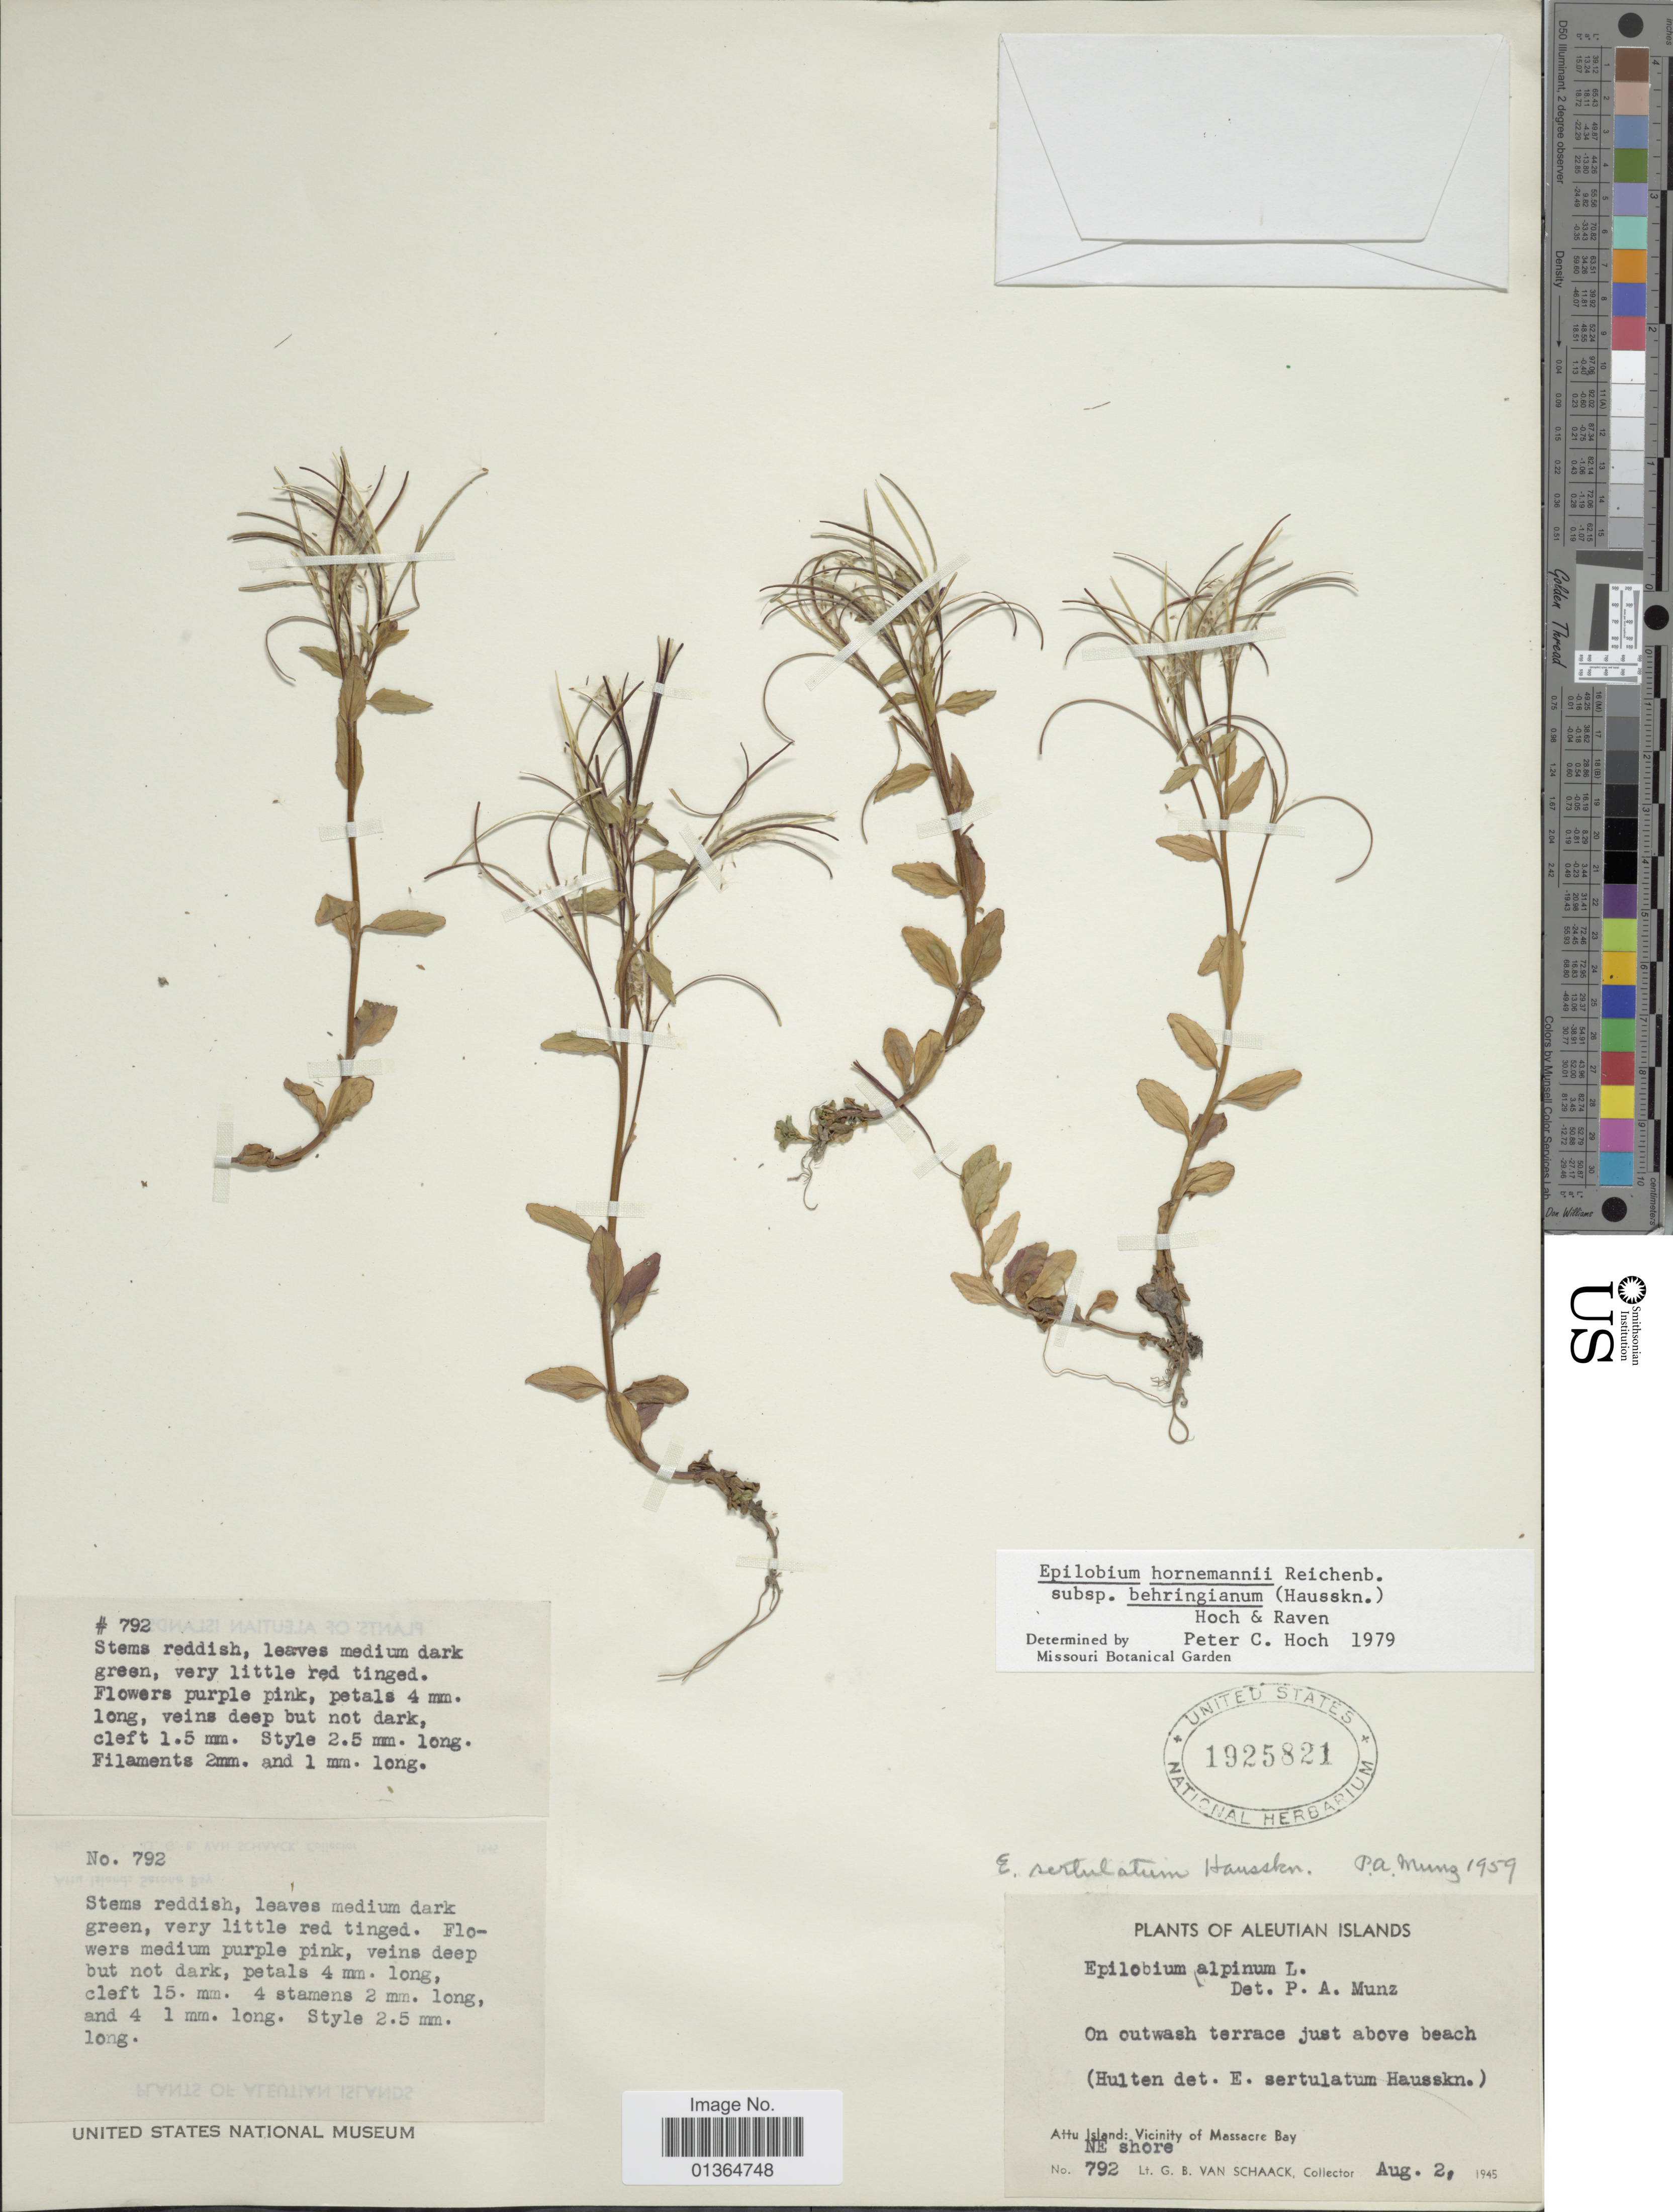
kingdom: Plantae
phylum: Tracheophyta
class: Magnoliopsida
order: Myrtales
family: Onagraceae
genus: Epilobium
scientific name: Epilobium hornemannii subsp. behringianum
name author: (Hausskn.) Hoch & P.H. Raven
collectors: G. Van Schaack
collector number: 792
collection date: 1945-08-02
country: United States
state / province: Alaska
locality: Aleutian Islands. Attu Island: Vicinity of Massacre Bay. NE shore.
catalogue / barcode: US 1925821